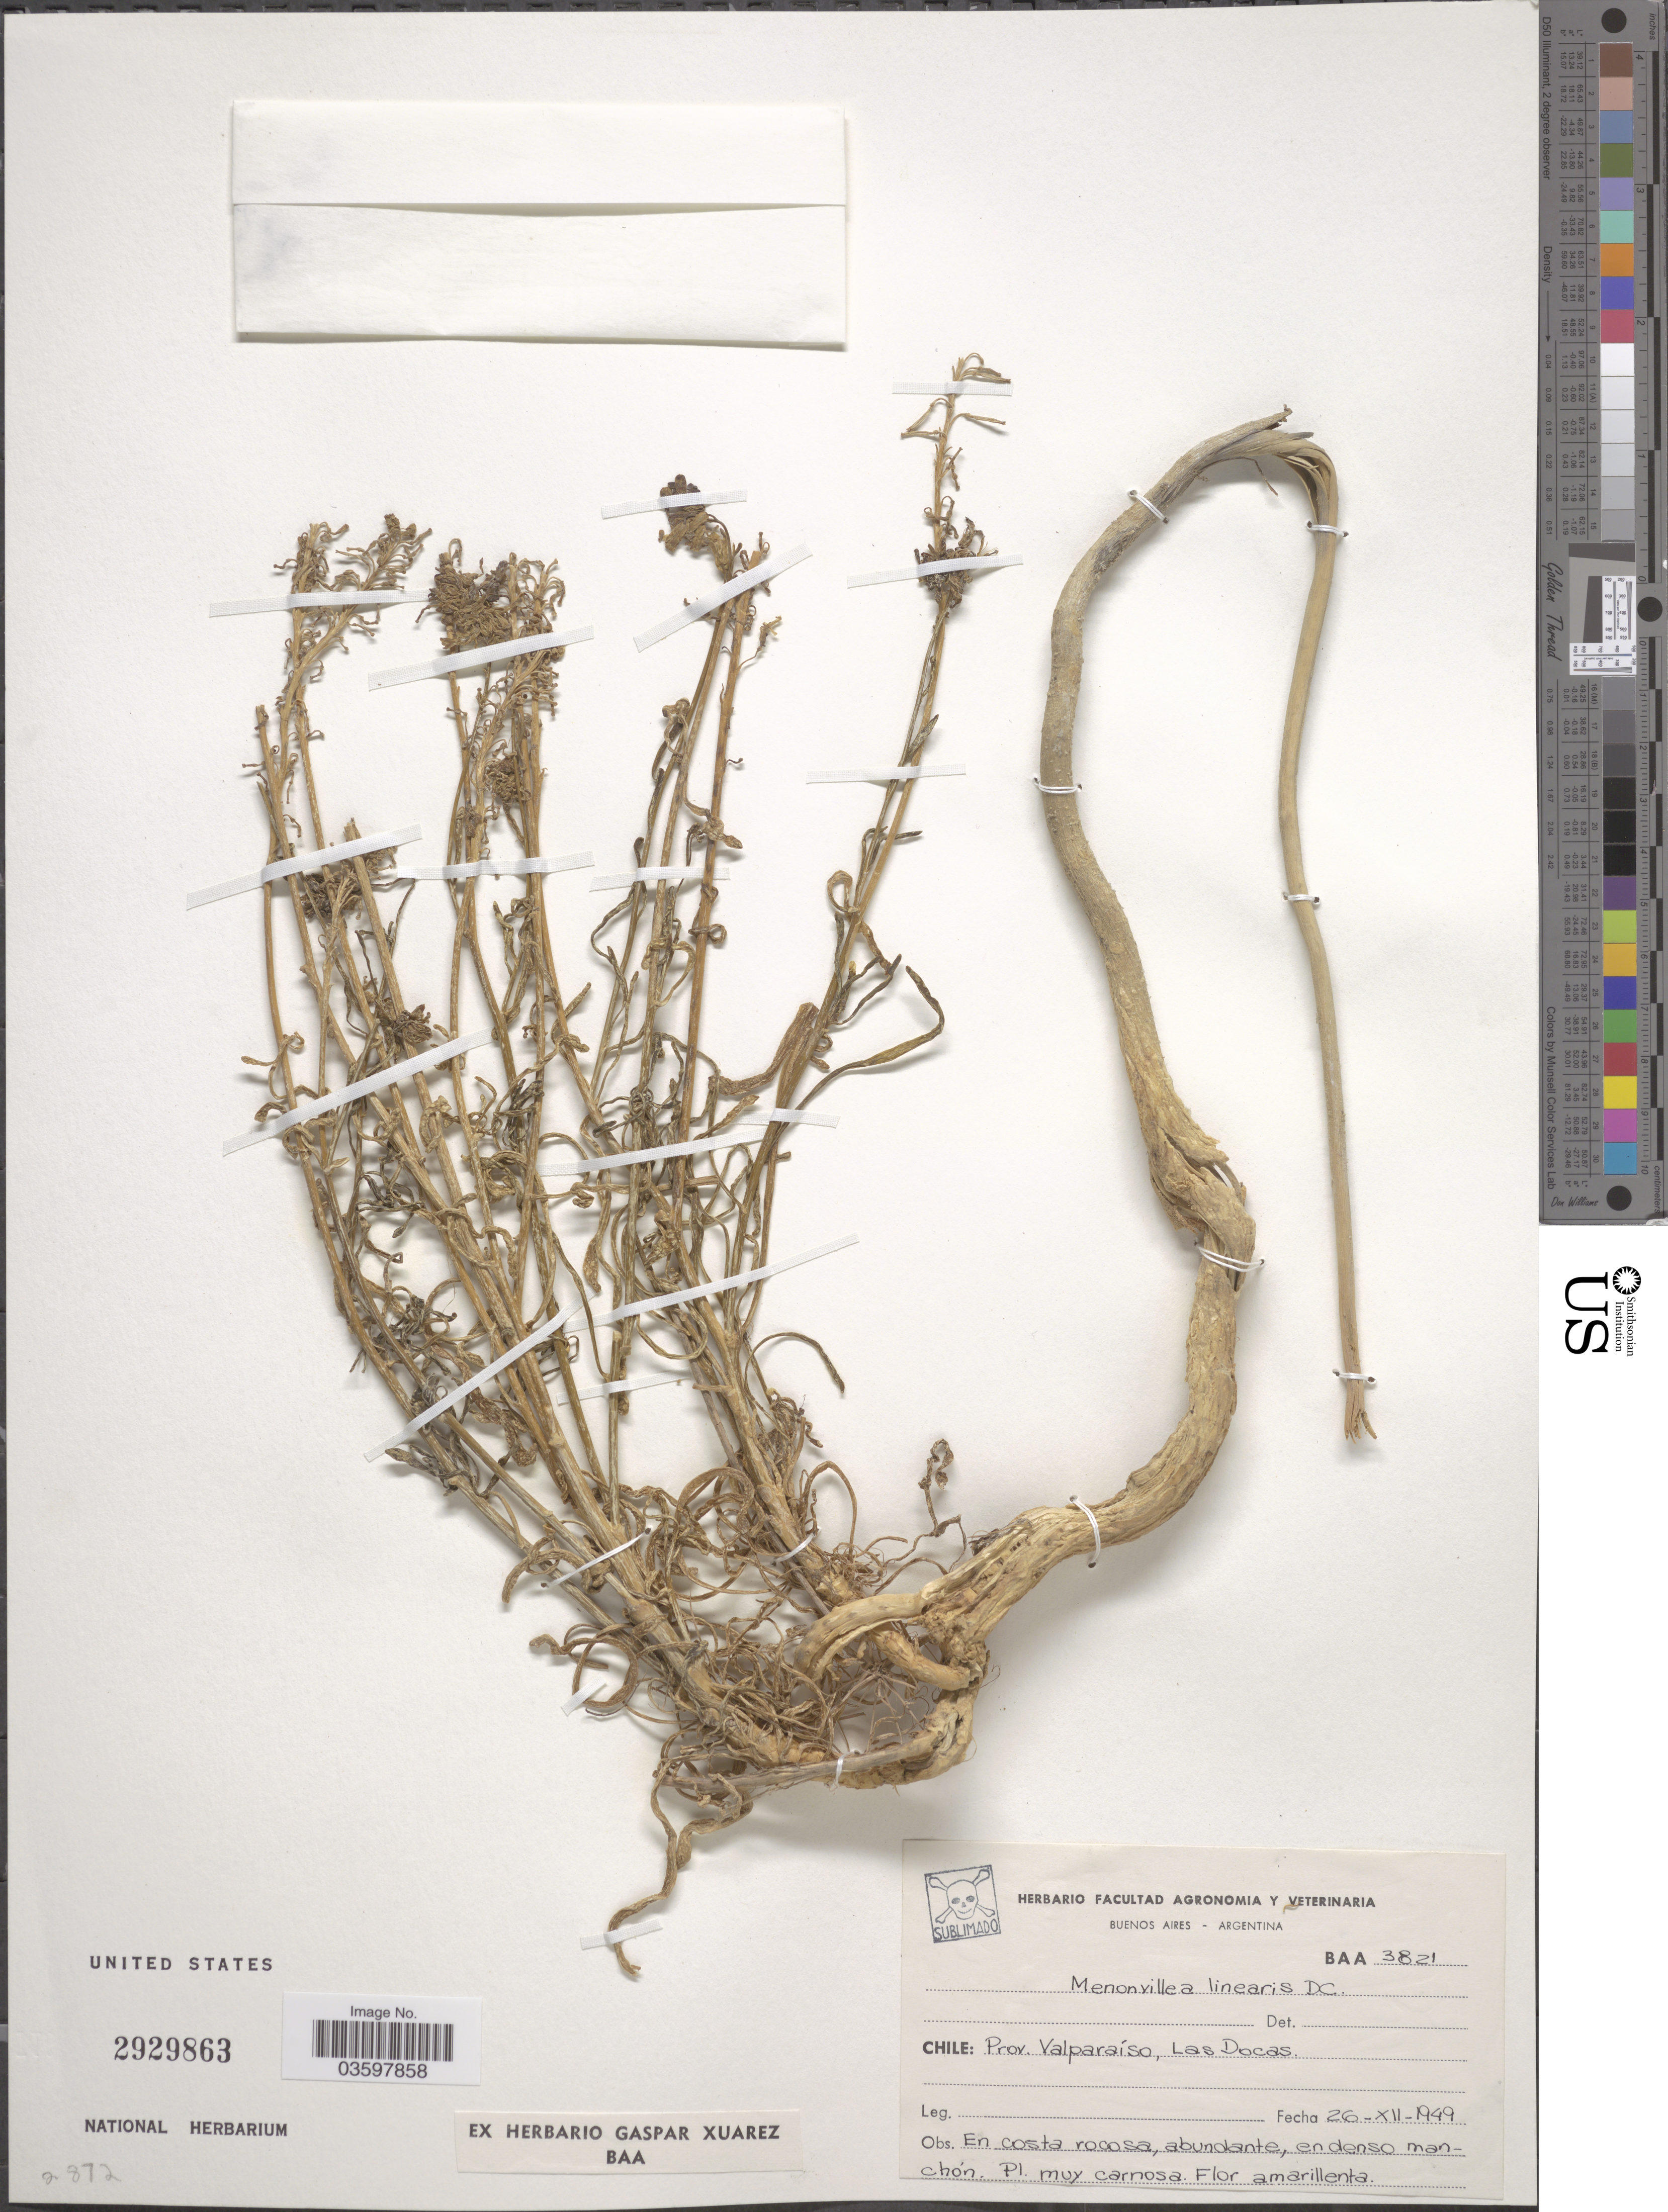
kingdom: Plantae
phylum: Tracheophyta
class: Magnoliopsida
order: Brassicales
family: Brassicaceae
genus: Menonvillea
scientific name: Menonvillea linearis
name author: DC.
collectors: Ex Herbario Gaspar Xuarez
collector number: BAA 3821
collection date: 1949-12-26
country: Chile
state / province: Valparaíso (V)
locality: Las Docas.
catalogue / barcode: US 2929863